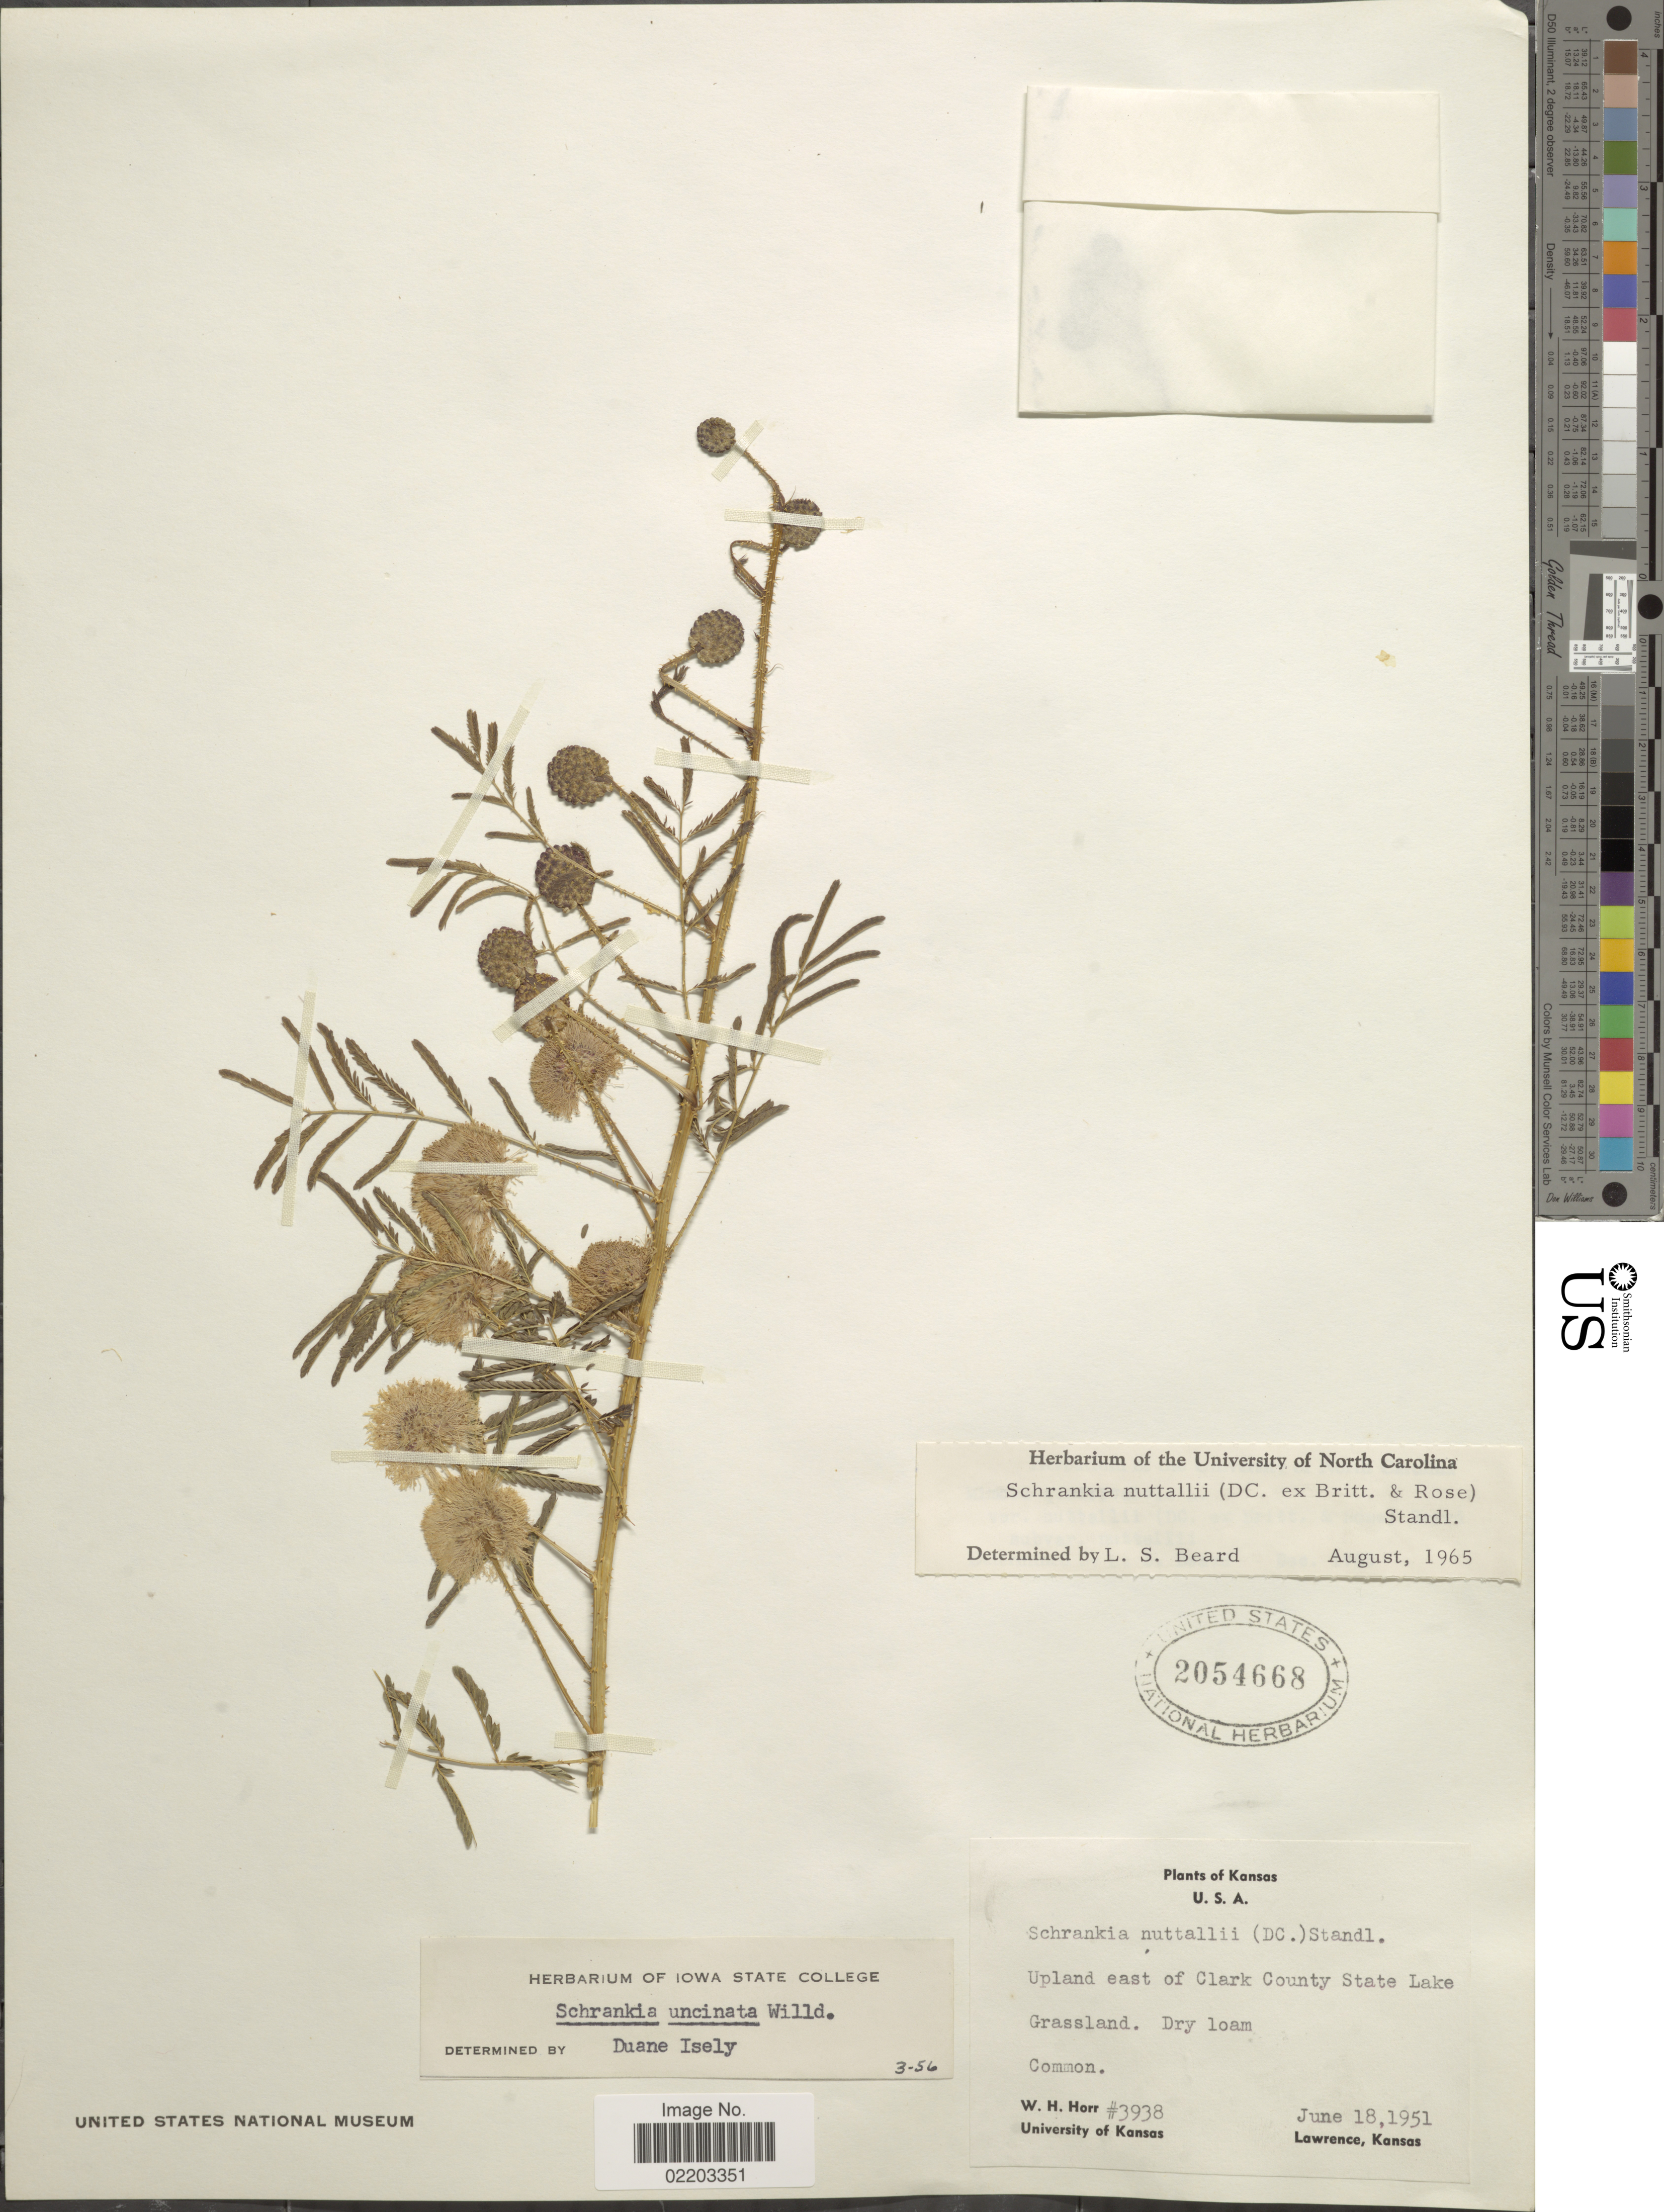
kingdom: Plantae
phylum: Tracheophyta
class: Magnoliopsida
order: Fabales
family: Fabaceae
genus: Schrankia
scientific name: Schrankia nuttallii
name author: (DC.) Standl.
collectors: W. H. Horr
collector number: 3938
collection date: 1951-06-18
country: United States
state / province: Kansas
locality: Upland east of Clark County State Lake. Grassland. Dry loam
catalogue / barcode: US 2054668